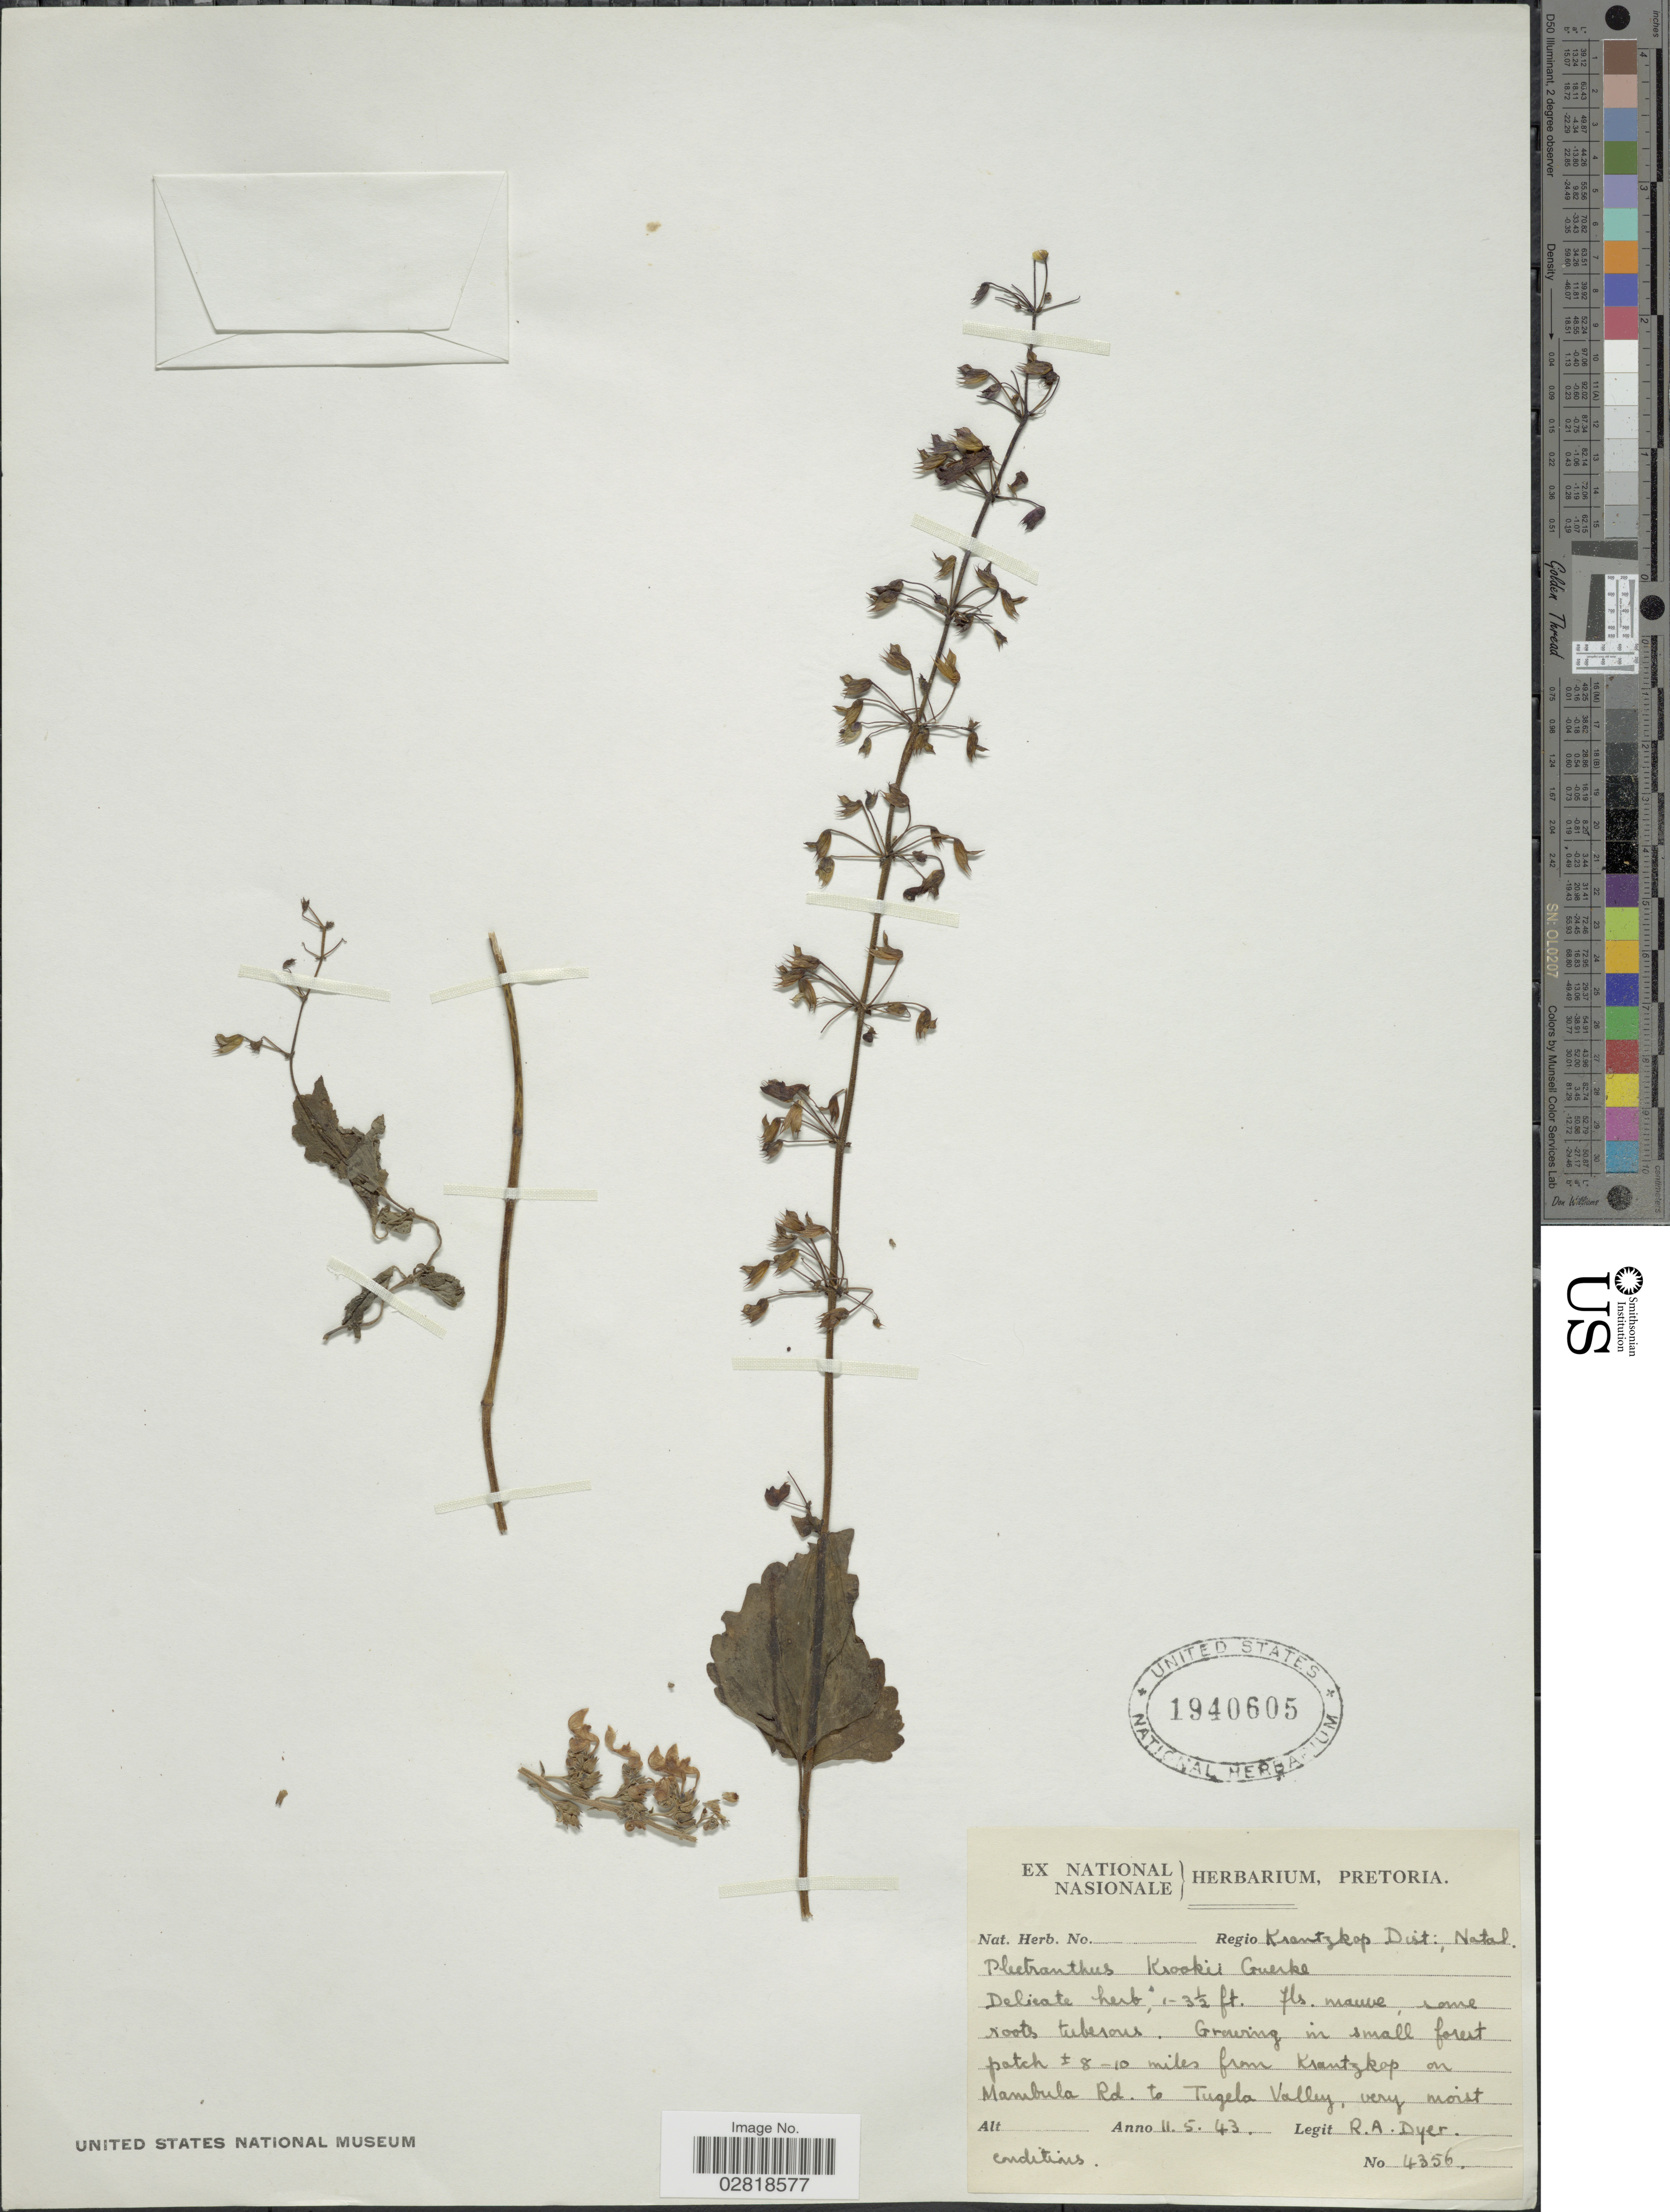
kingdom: Plantae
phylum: Tracheophyta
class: Magnoliopsida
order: Lamiales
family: Lamiaceae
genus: Plectranthus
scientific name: Plectranthus krookii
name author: Gürke ex Zahlbr.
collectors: R. A. Dyer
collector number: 4356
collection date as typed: Transcribed d/m/y: 11/5/43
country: South Africa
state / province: KwaZulu-Natal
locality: Regio Krantzkop Dist.: Natal. Growing in small forest patch ± 8-10 miles from Krantzkop on Mambula Rd. to Tugela Valley.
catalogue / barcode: US 1940605